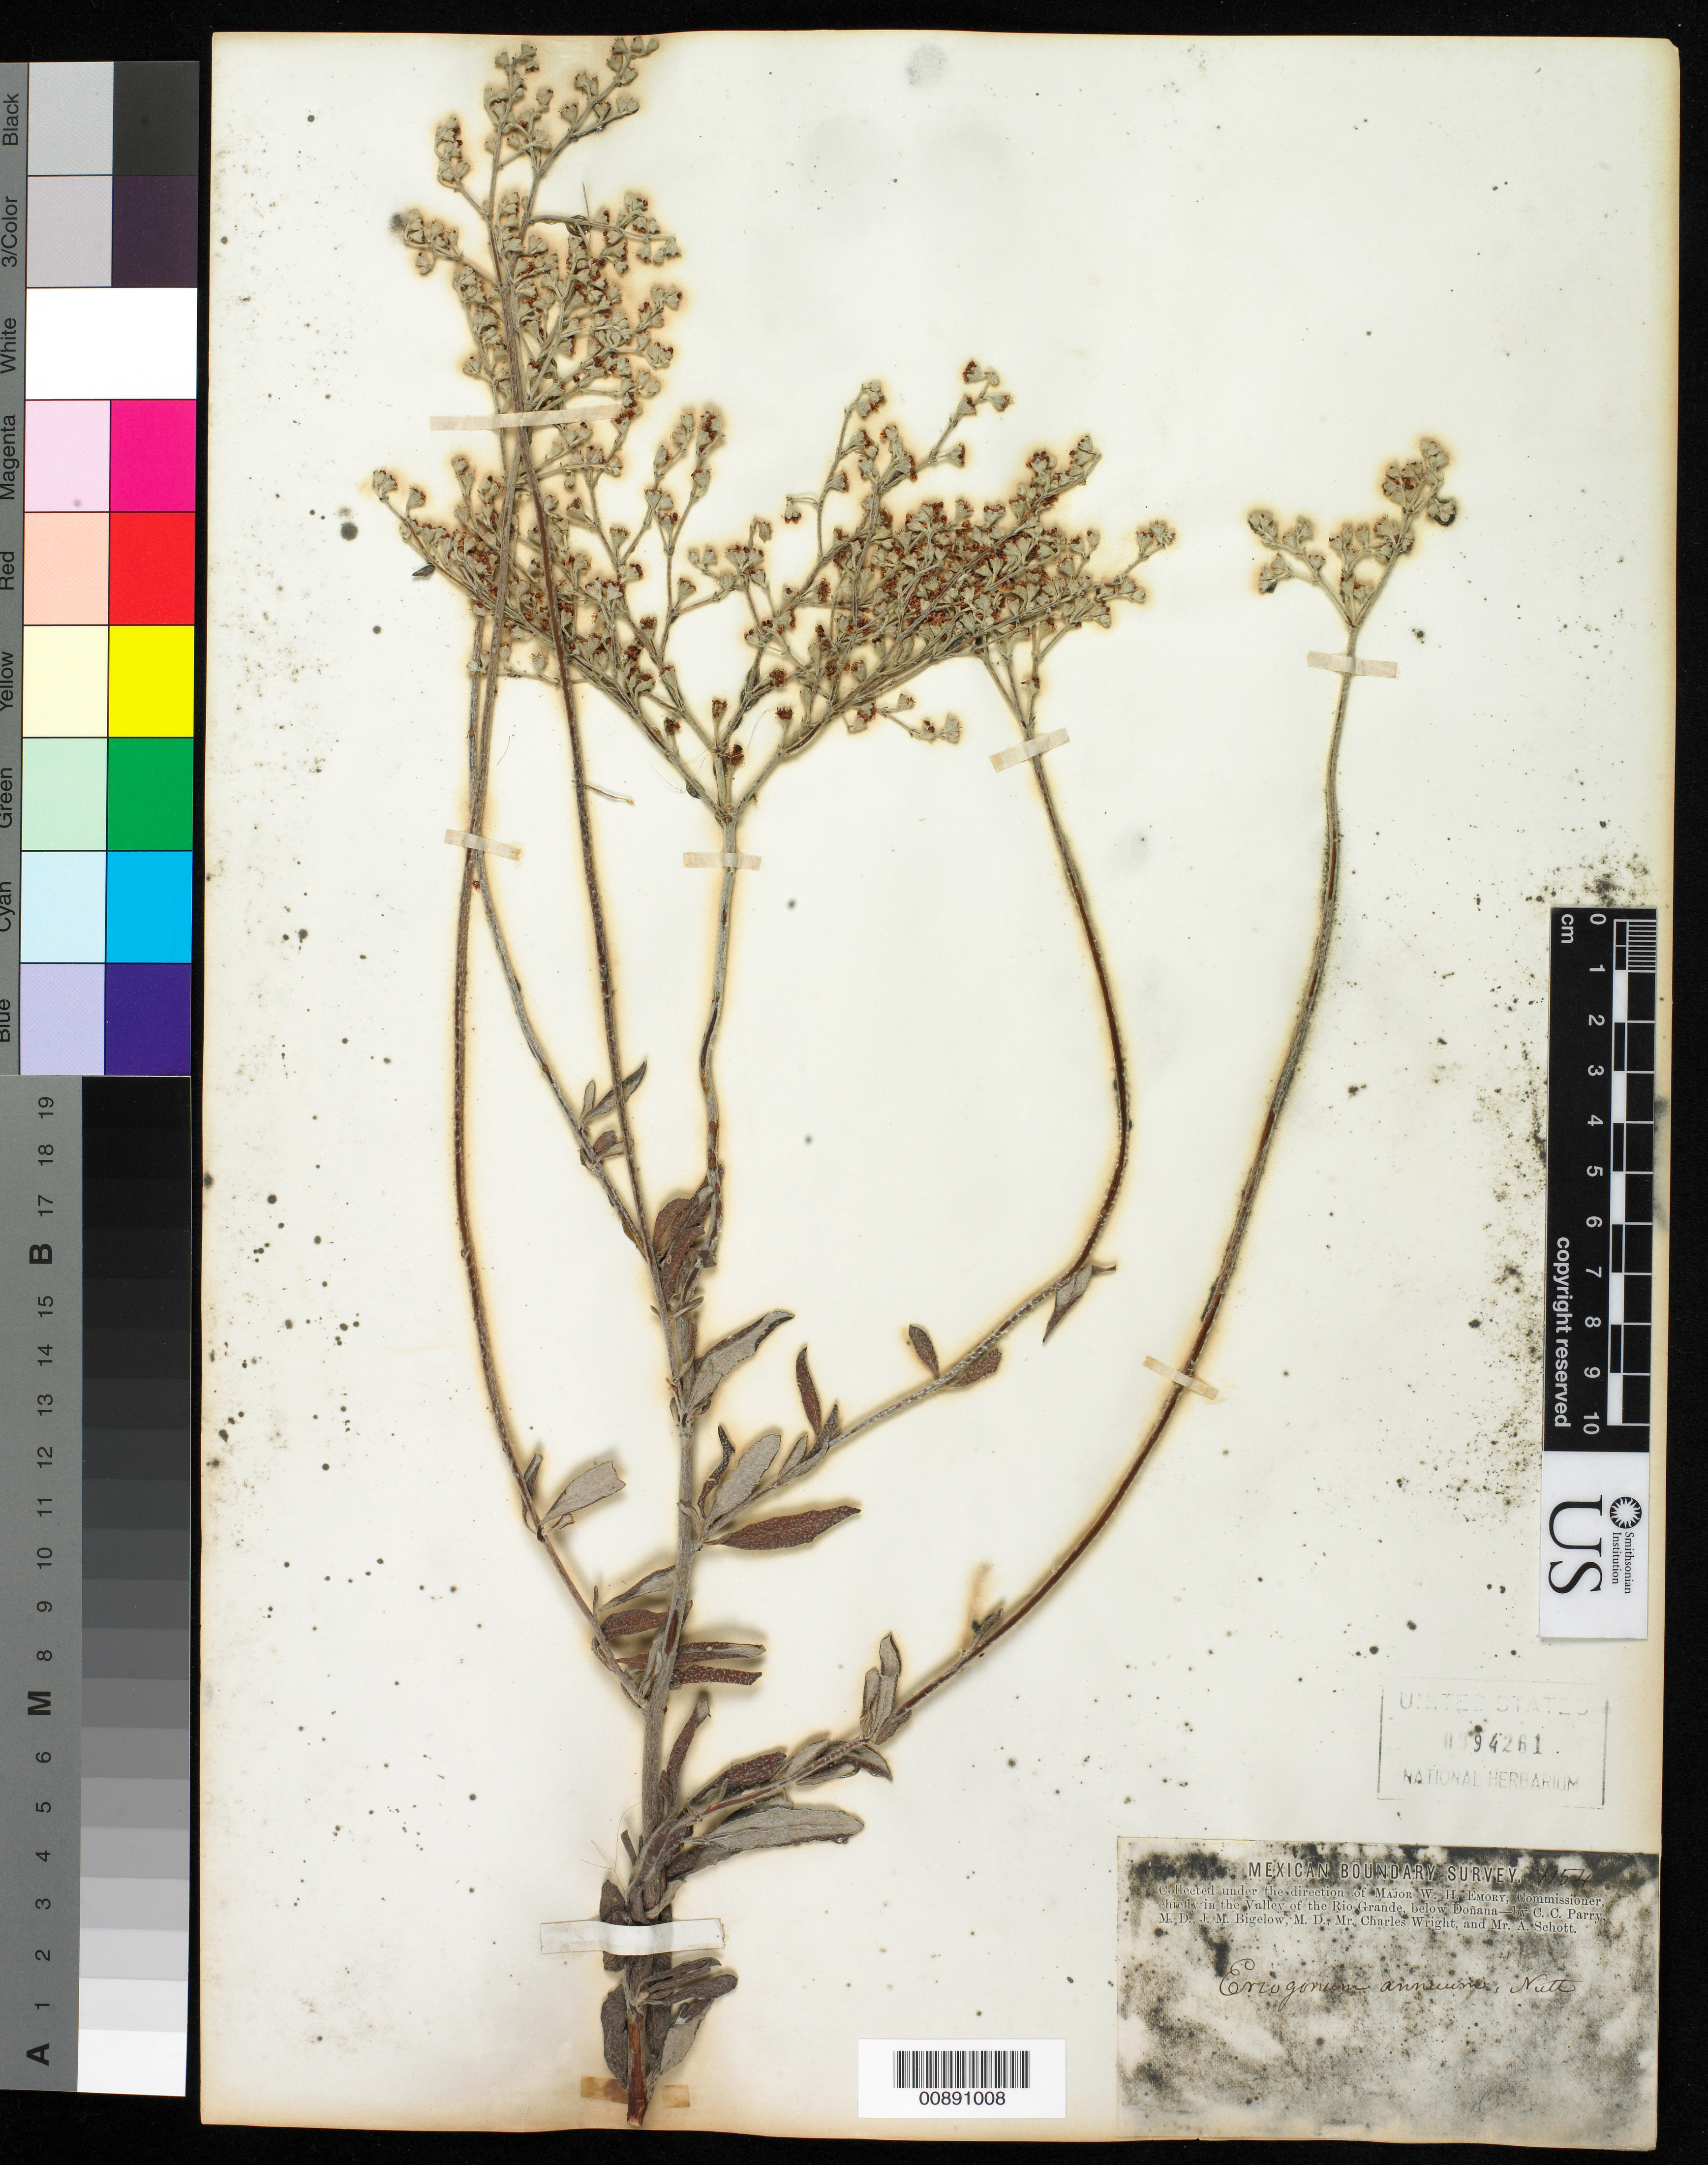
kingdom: Plantae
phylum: Tracheophyta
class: Magnoliopsida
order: Caryophyllales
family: Polygonaceae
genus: Eriogonum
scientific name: Eriogonum annuum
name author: Nutt.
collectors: C. C. Parry, J. M. Bigelow, C. Wright & A. C. V. Schott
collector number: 1154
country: United States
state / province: New Mexico / Texas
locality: Valley of the Rio Grande, below Doñana.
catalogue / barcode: US 94261